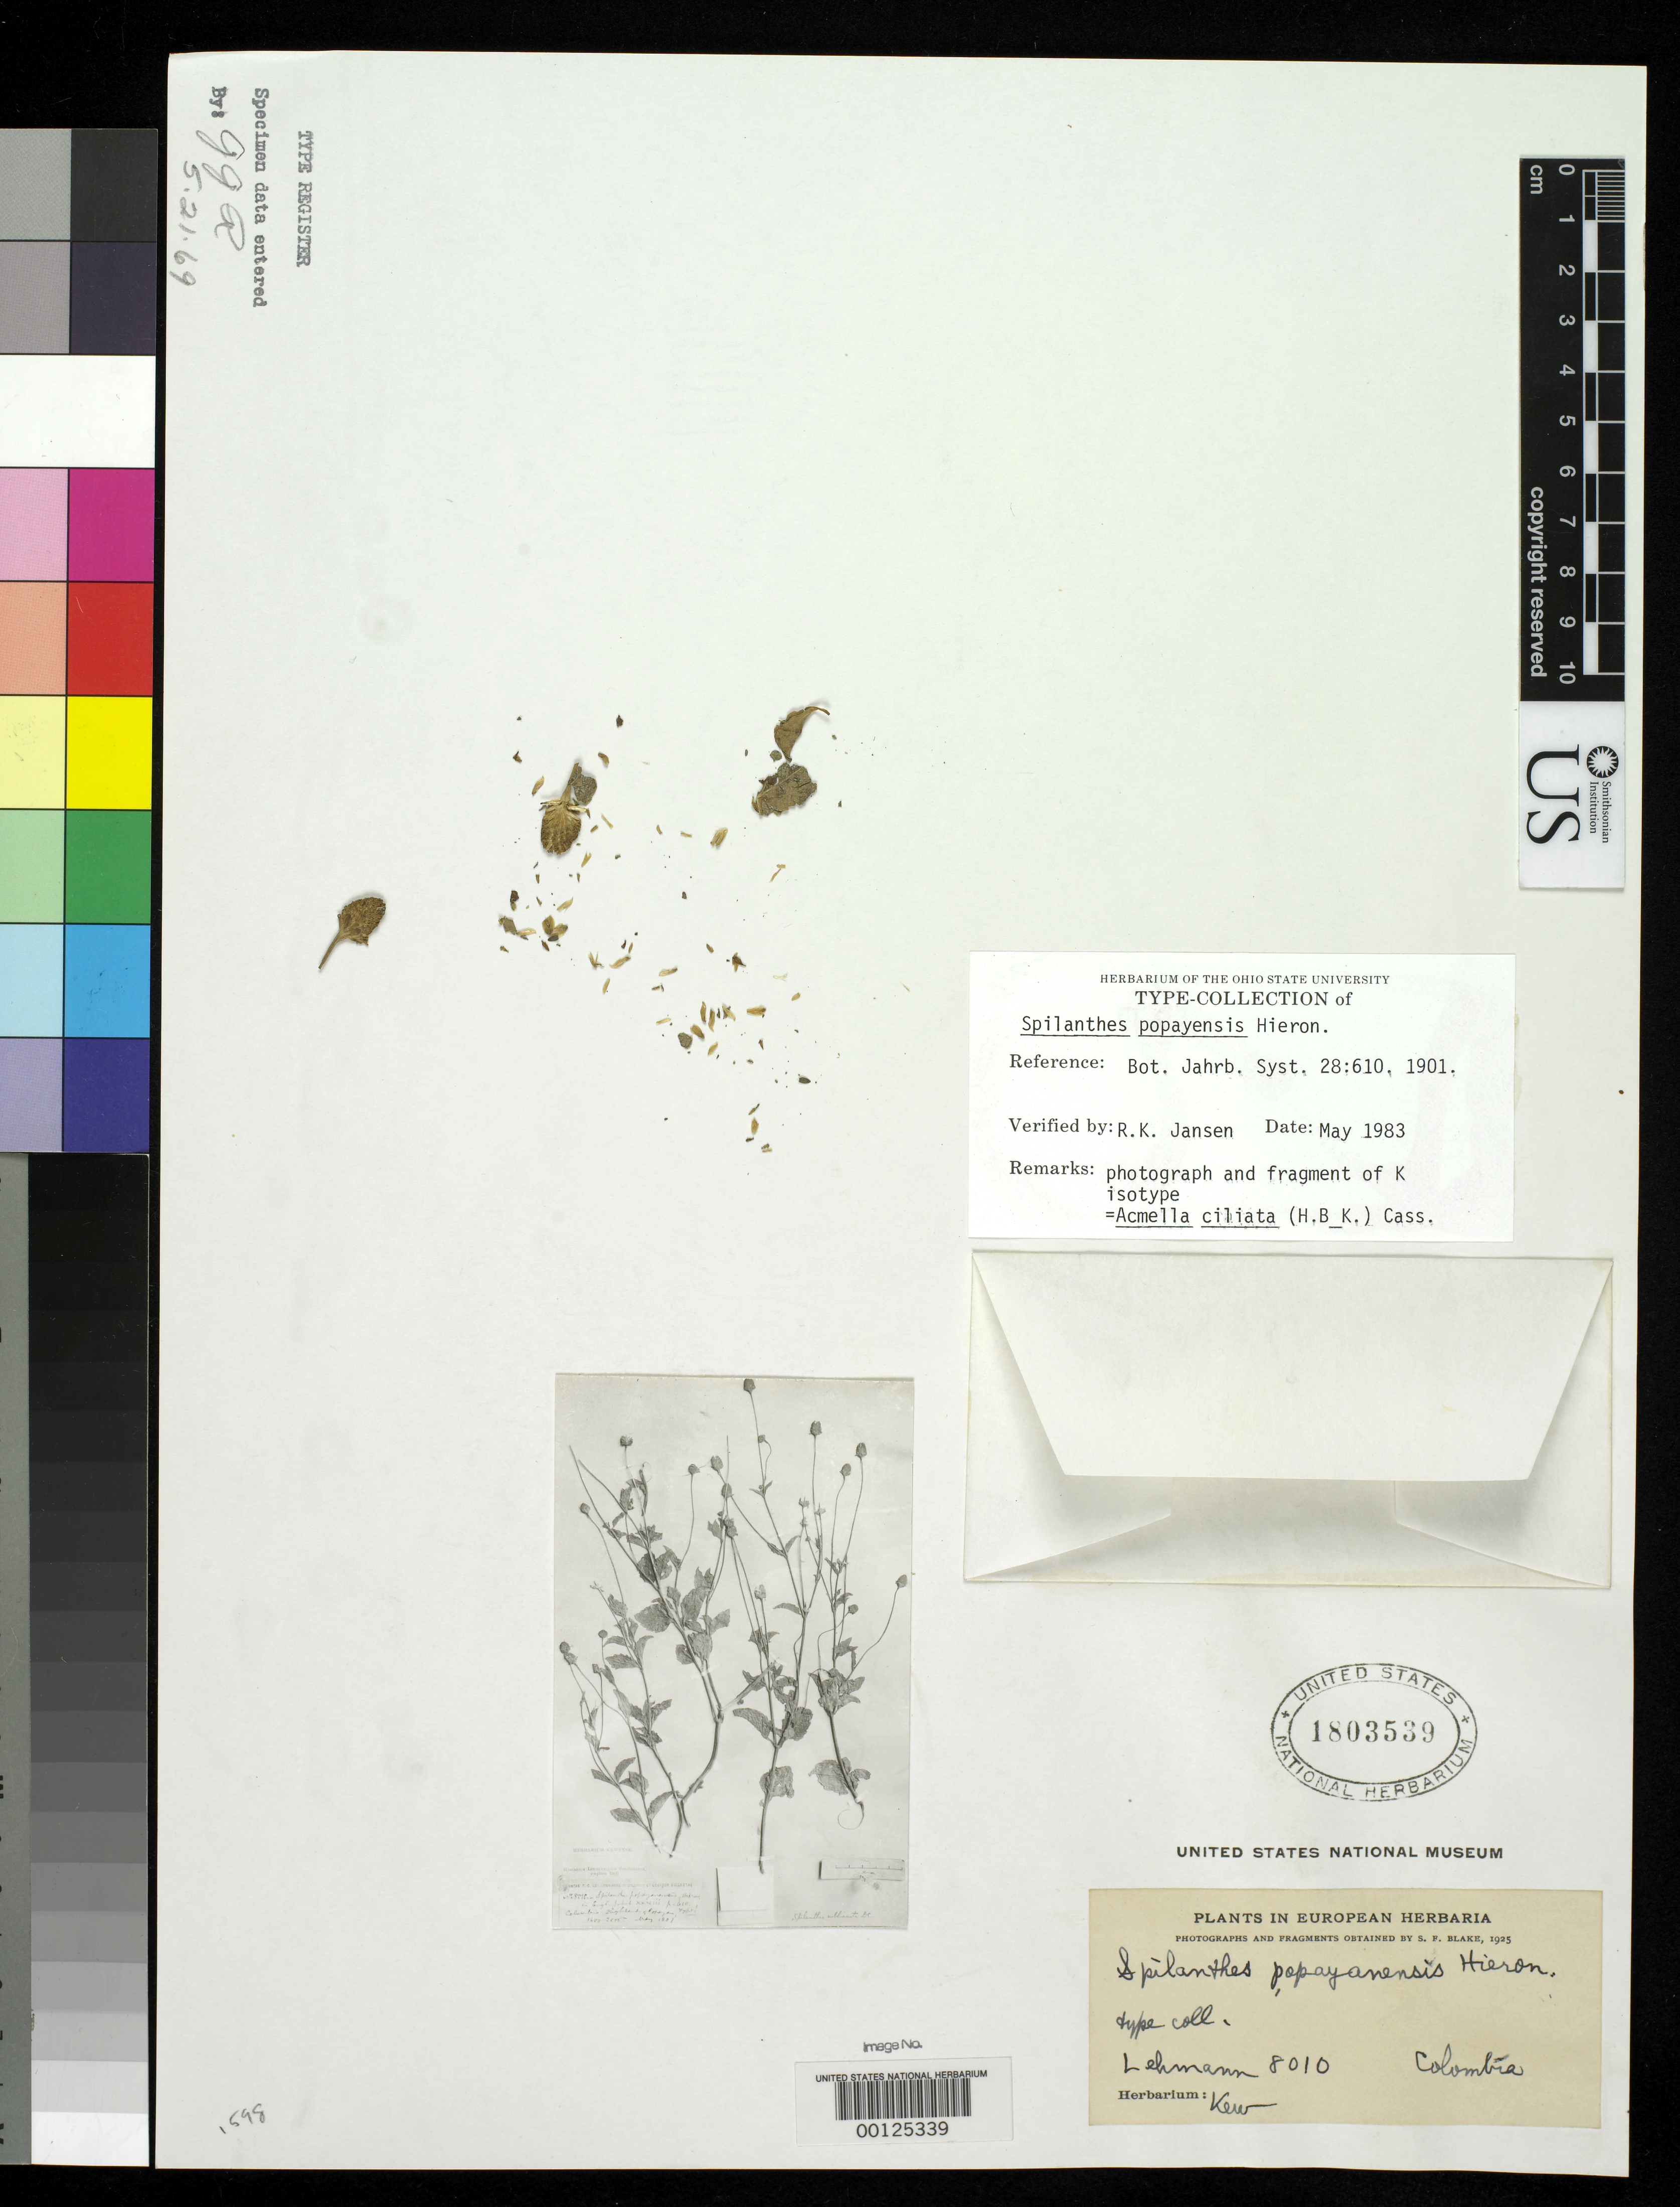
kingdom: Plantae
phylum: Tracheophyta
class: Magnoliopsida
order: Asterales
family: Asteraceae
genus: Spilanthes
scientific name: Spilanthes popayanensis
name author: Hieron.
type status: Isotype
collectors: F. C. Lehmann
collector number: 8010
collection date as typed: May 1887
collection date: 1887-05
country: Colombia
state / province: Cauca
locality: Popayan.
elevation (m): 1600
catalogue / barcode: US 1803539